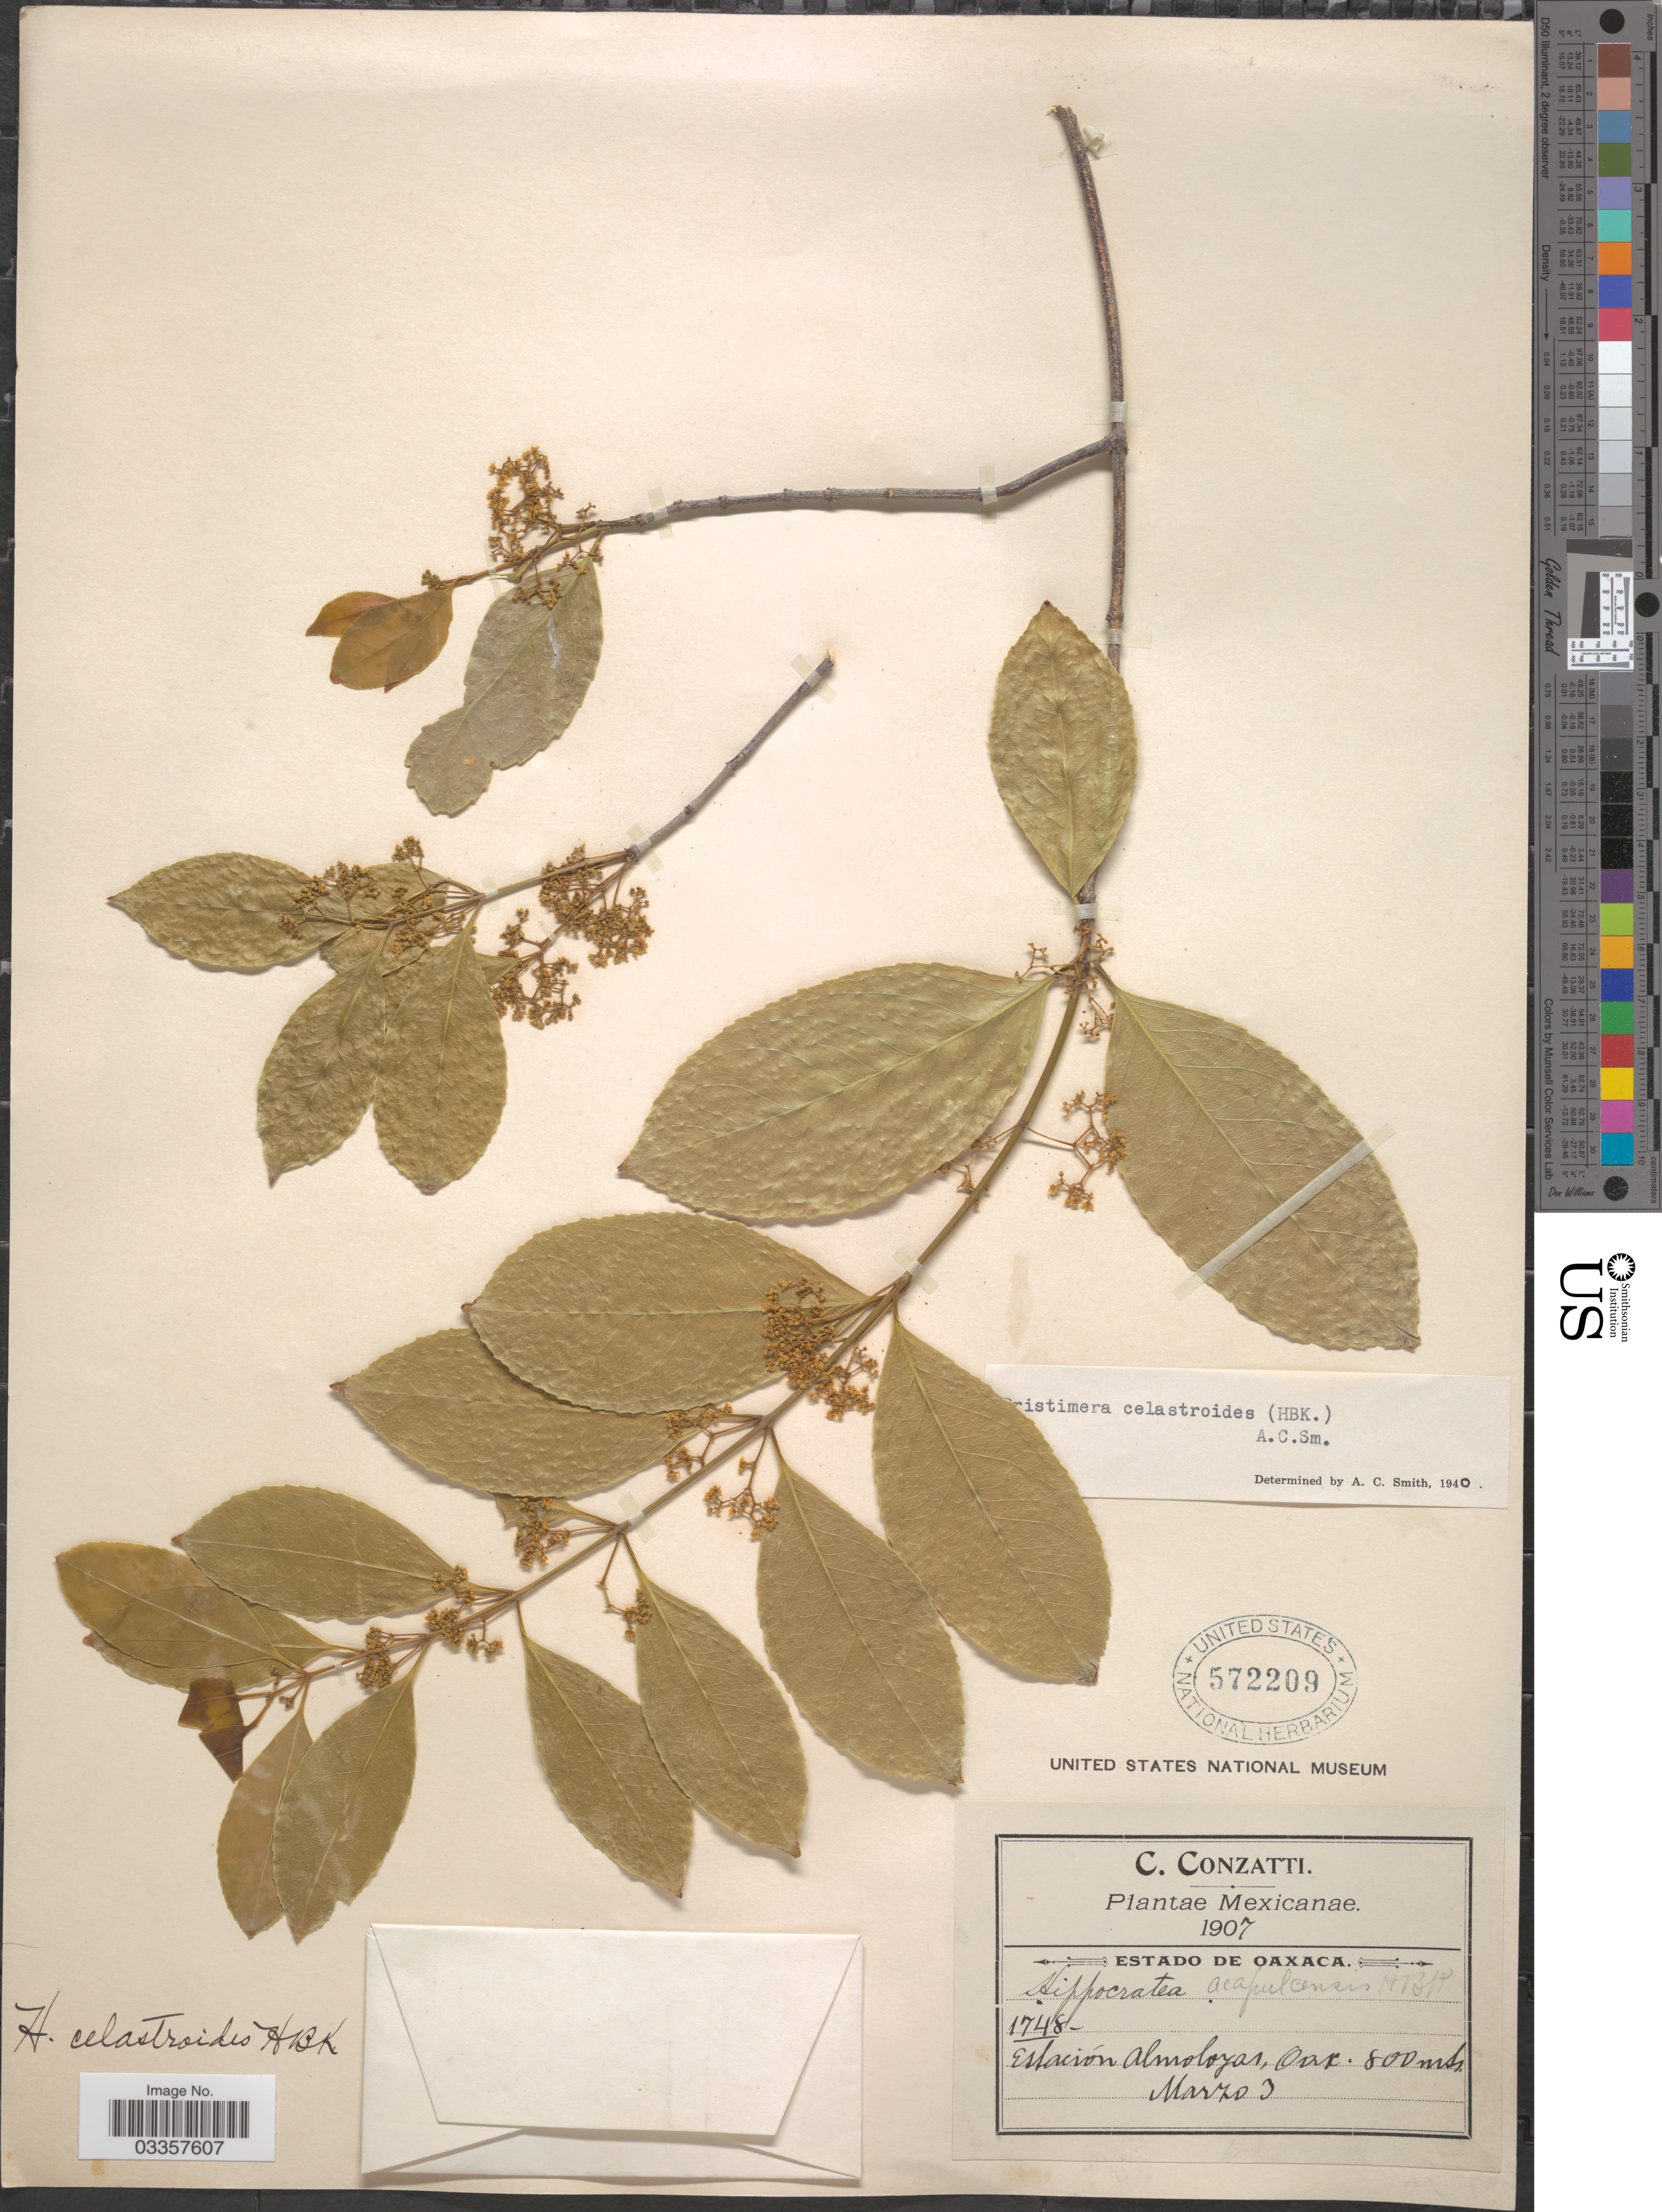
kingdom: Plantae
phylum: Tracheophyta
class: Magnoliopsida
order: Celastrales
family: Celastraceae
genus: Pristimera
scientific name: Pristimera celastroides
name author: (Kunth) A.C. Sm.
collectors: C. Conzatti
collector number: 1748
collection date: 1907-03-03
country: Mexico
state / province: Oaxaca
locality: Estación Almoloyas.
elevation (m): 800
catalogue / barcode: US 572209